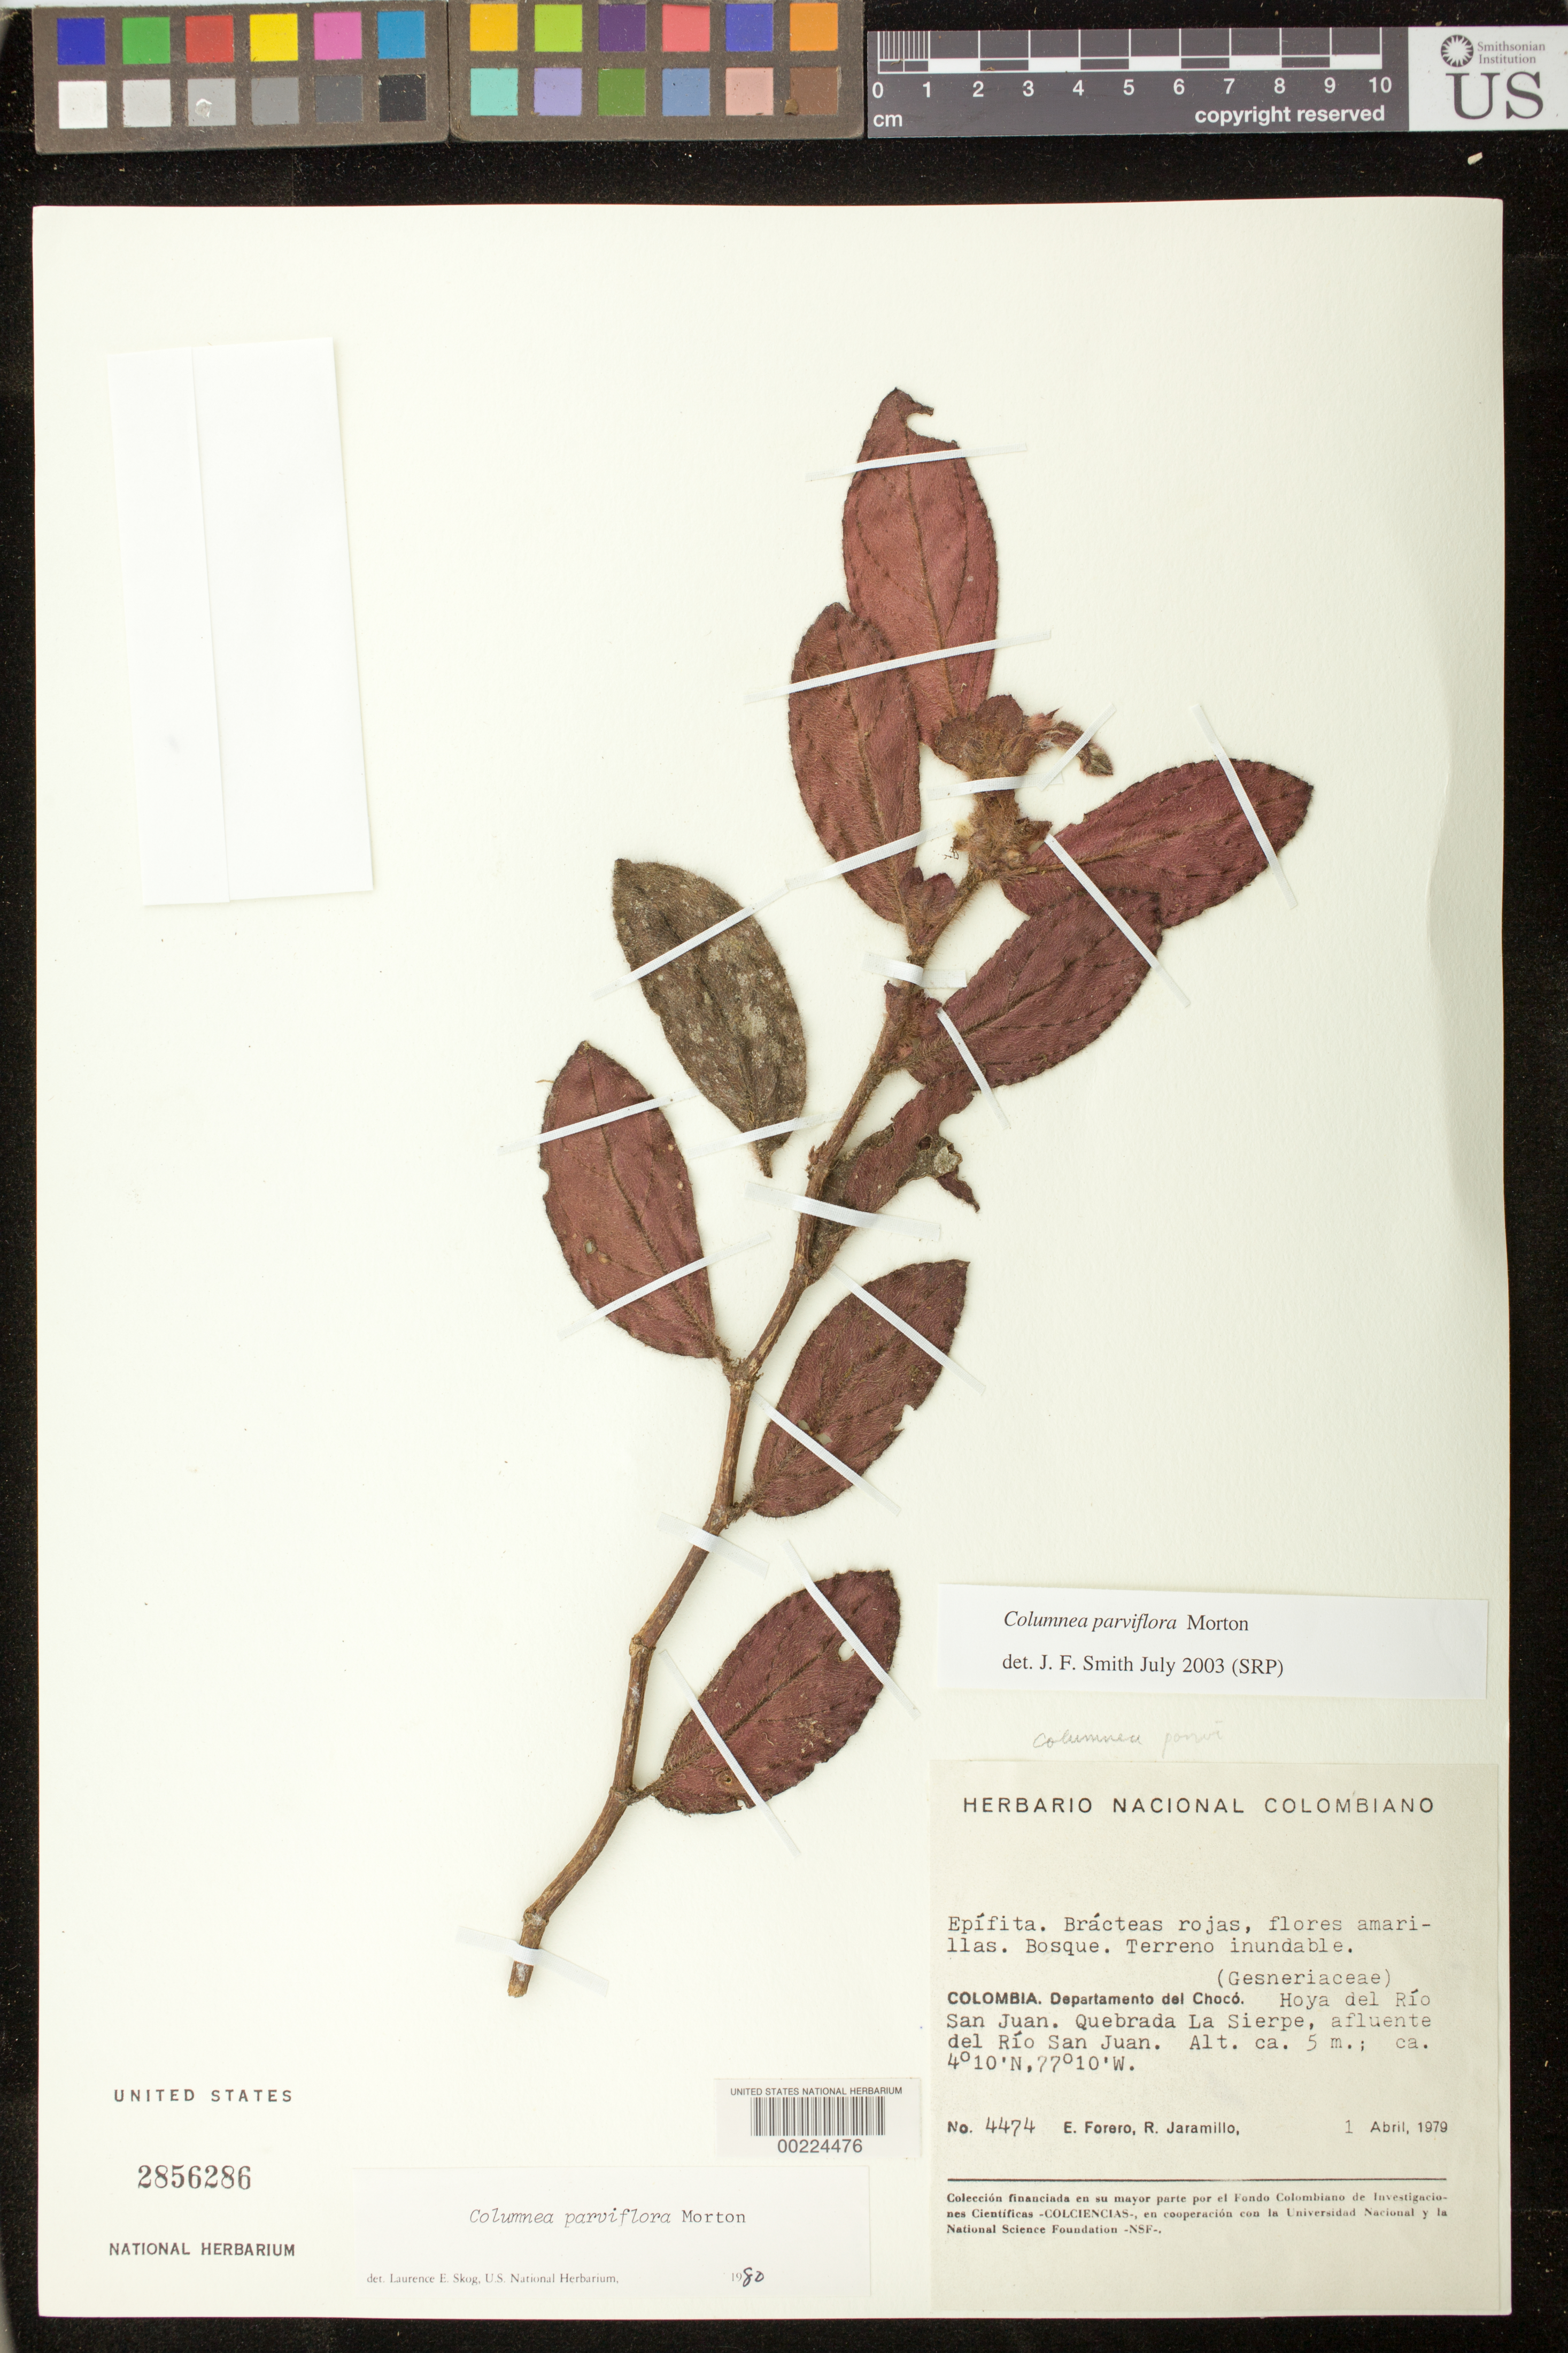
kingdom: Plantae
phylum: Tracheophyta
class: Magnoliopsida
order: Lamiales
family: Gesneriaceae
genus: Columnea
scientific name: Columnea herthae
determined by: Clark, J. L.; Skog, Laurence E.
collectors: E. Forero & R. Jaramillo M.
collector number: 4474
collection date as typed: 01 Apr 1979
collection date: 1979-04-01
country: Colombia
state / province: Chocó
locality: Valley of Rio San Juan, Quebrada la Sierpe, tributary of Rio San Juan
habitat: Forest, inundated land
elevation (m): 5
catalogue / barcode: US 2856286